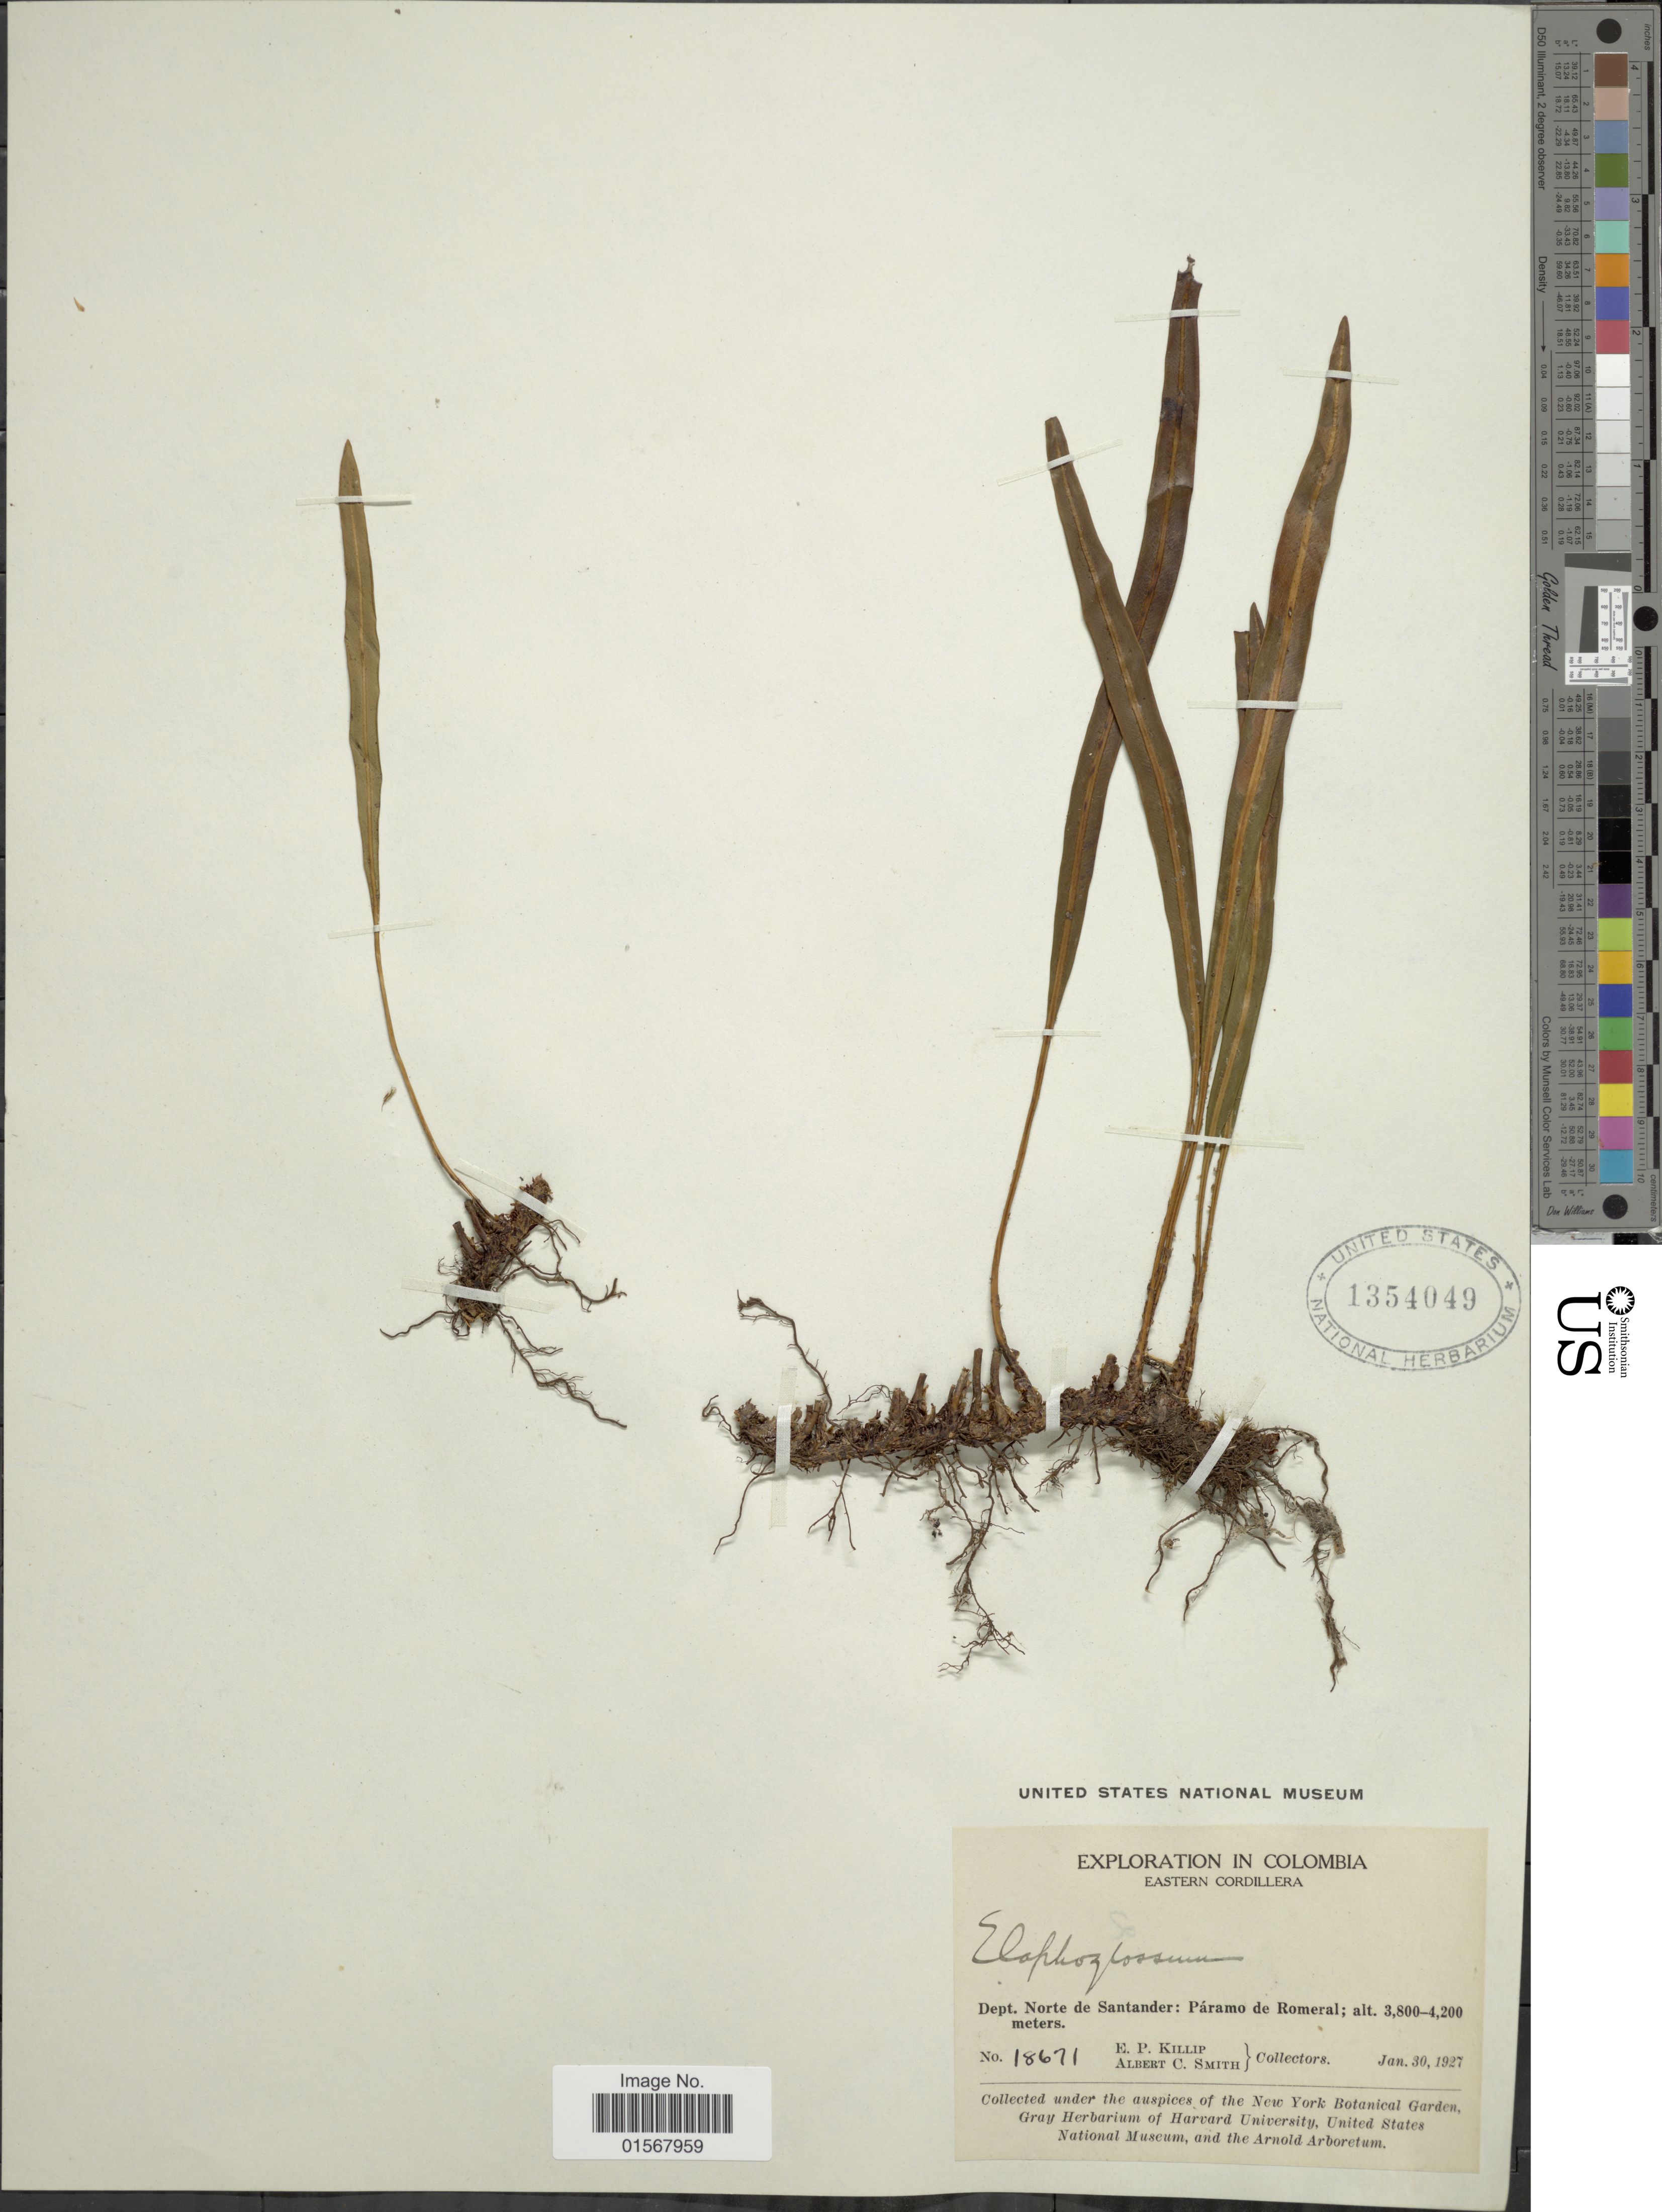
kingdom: Plantae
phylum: Tracheophyta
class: Polypodiopsida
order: Polypodiales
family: Dryopteridaceae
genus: Elaphoglossum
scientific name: Elaphoglossum sp.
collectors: E. P. Killip & A. C. Smith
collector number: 18671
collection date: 1927-01-30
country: Colombia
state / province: Norte de Santander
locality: Eastern Cordillera, Dept. Norte de Santander: Paramo de Romeral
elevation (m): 3800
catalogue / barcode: US 1354049